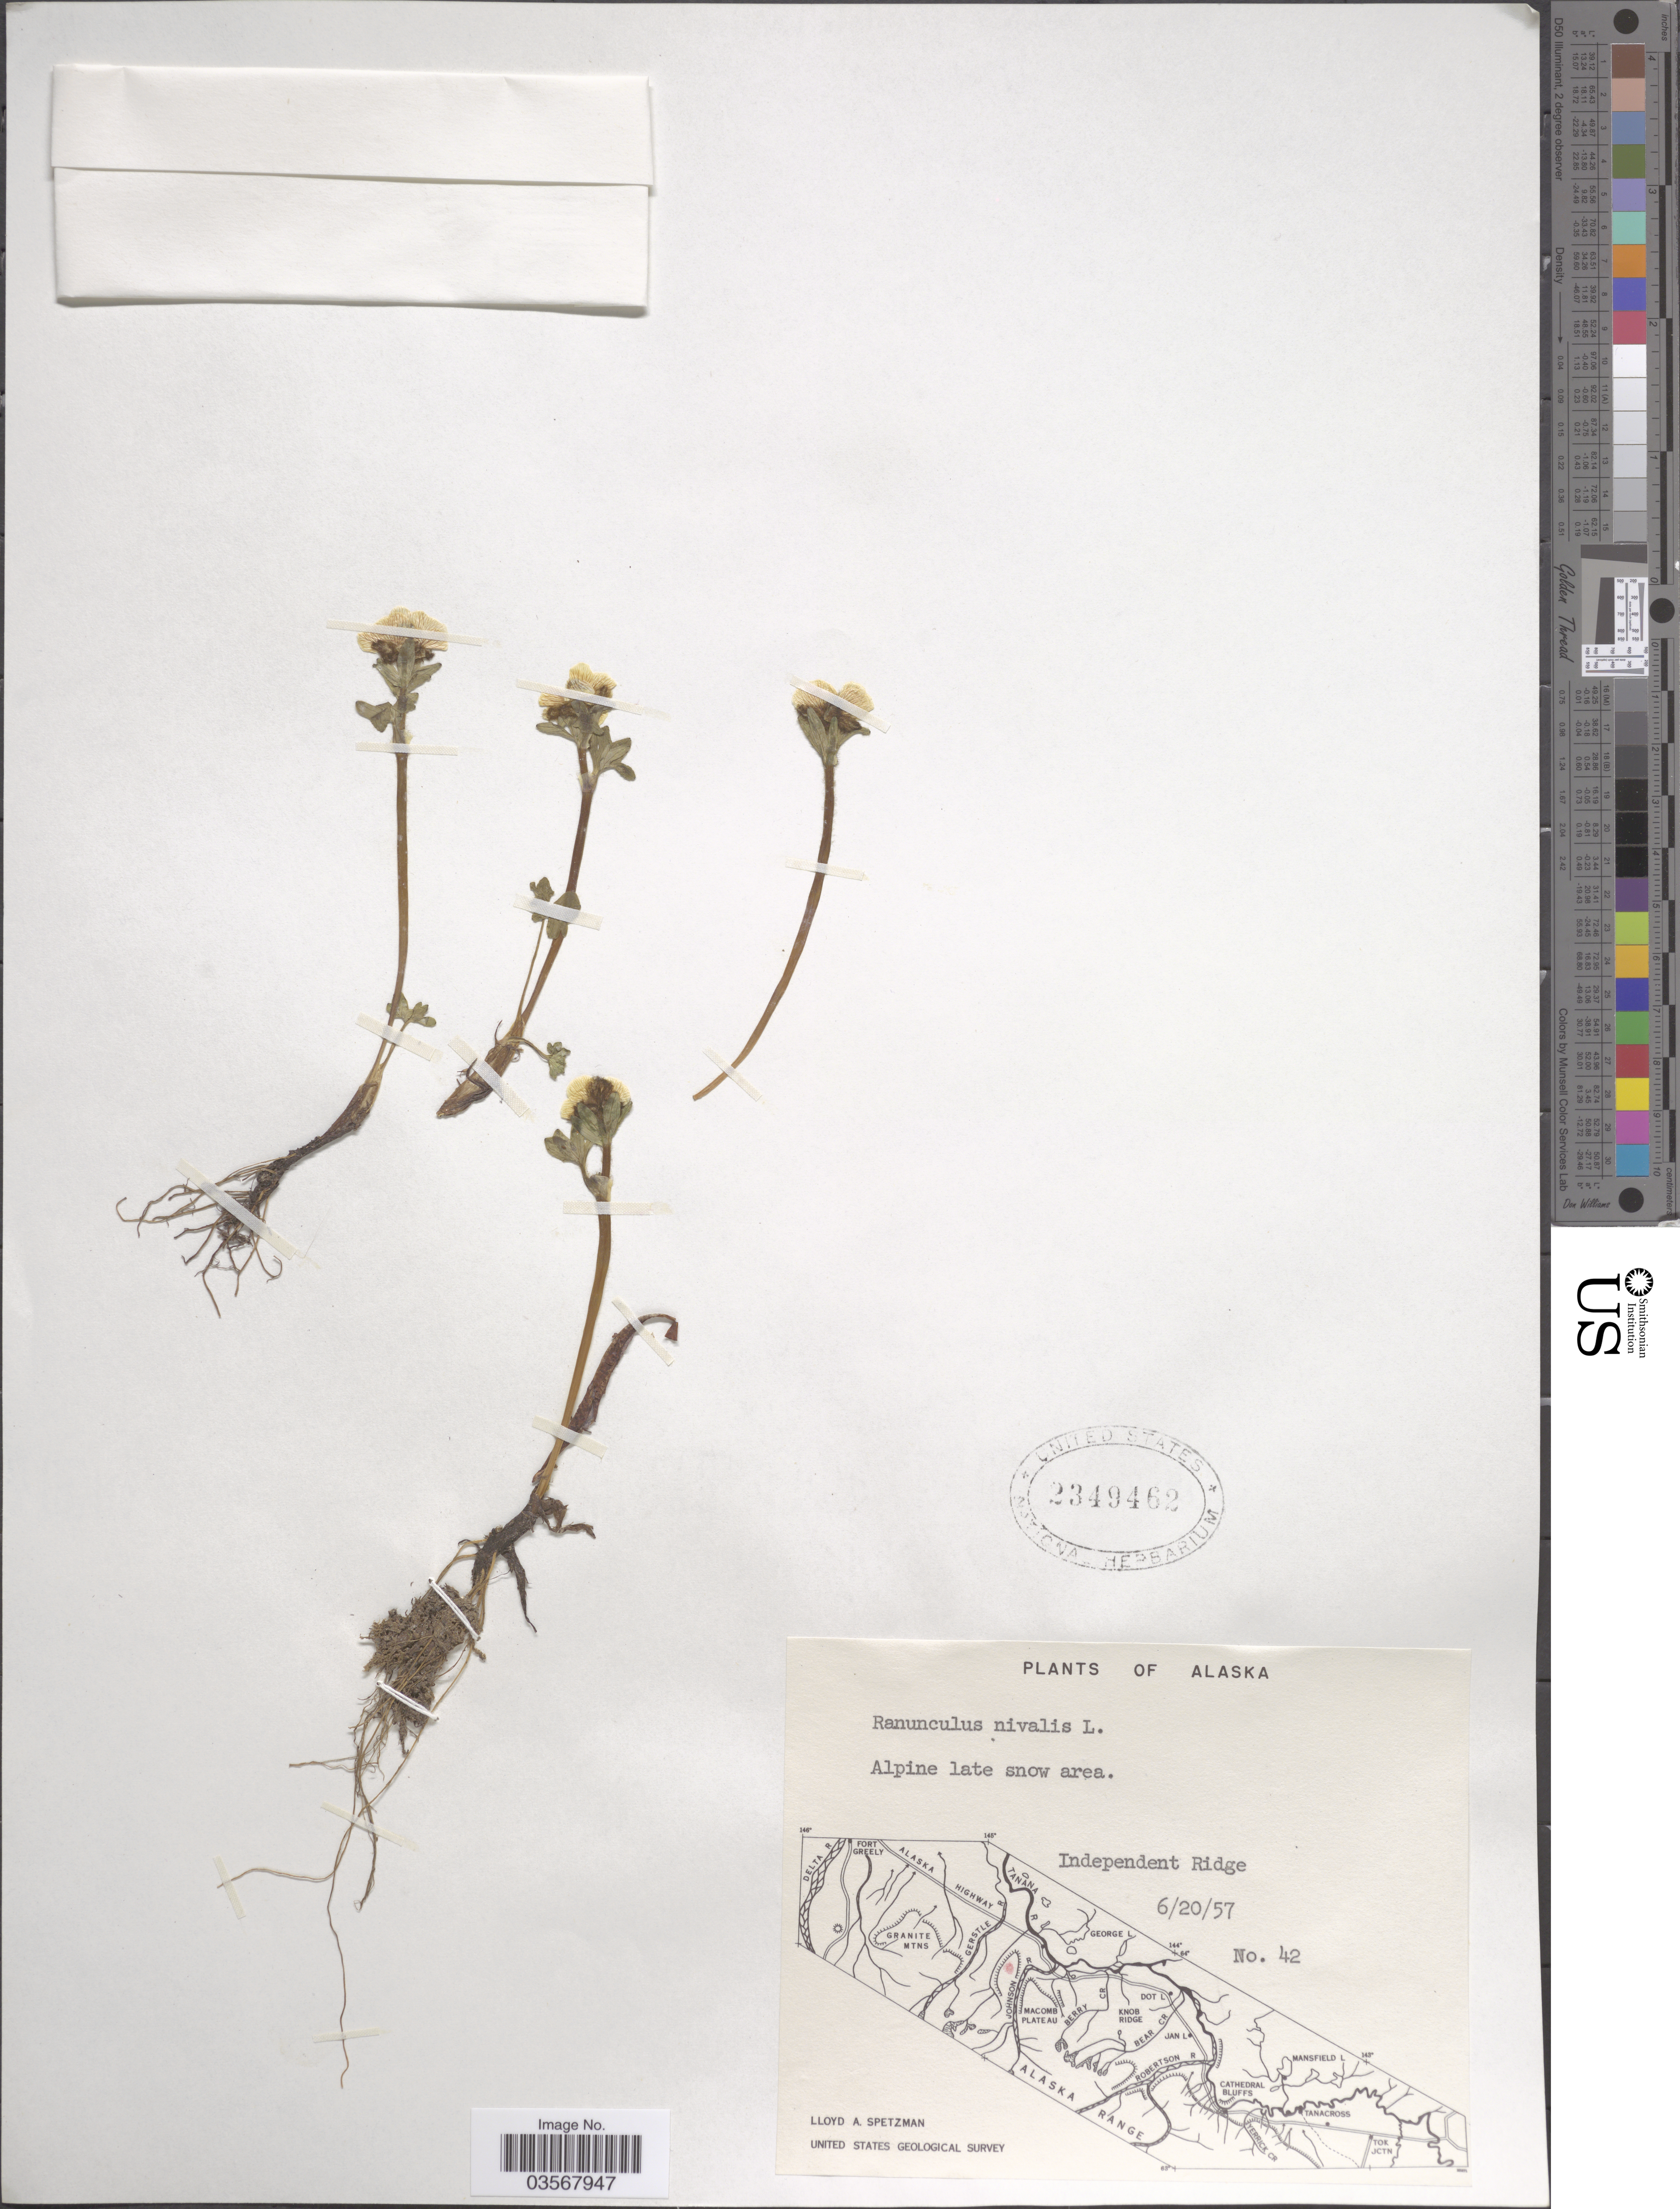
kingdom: Plantae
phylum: Tracheophyta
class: Magnoliopsida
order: Ranunculales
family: Ranunculaceae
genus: Ranunculus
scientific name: Ranunculus nivalis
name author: L.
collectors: L. Spetzman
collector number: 42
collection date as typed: Transcribed d/m/y: 20/6/57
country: United States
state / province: Alaska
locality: Alpine late snow area. Independent Ridge.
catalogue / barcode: US 2349462